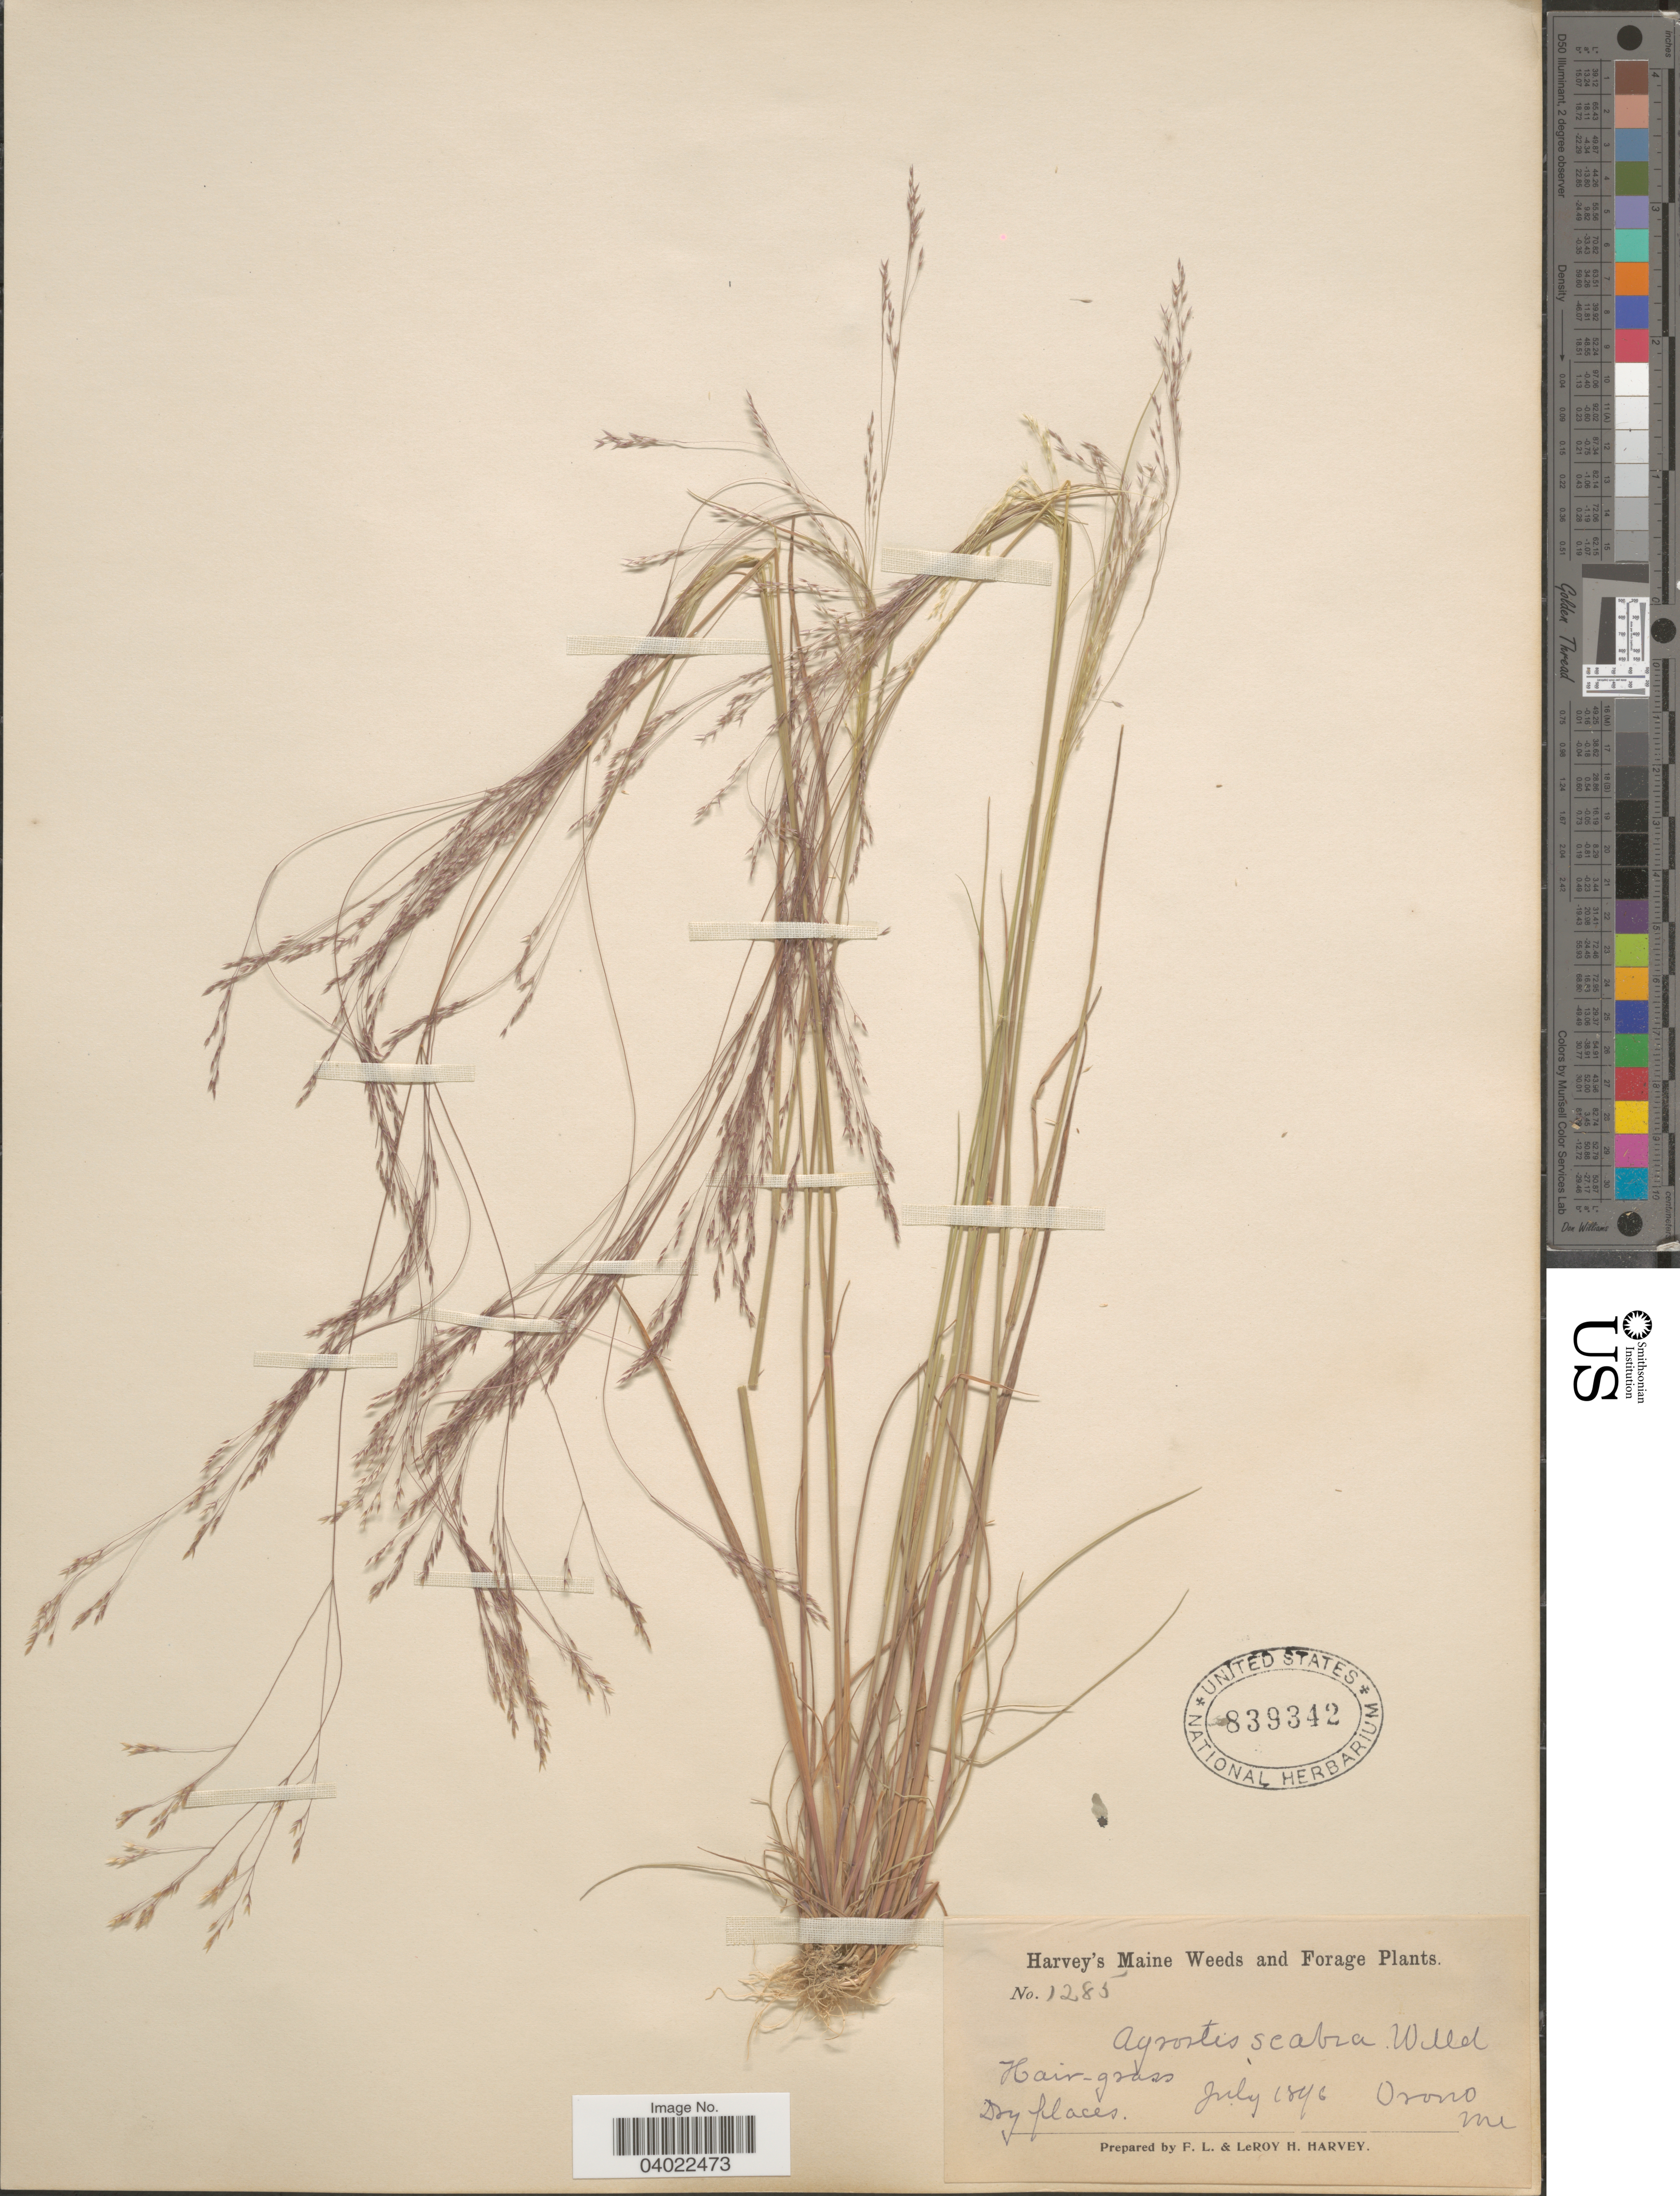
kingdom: Plantae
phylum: Tracheophyta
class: Liliopsida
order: Poales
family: Poaceae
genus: Agrostis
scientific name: Agrostis scabra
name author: Willd.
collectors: F. L. Harvey & L. H. Harvey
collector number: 1285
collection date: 1896-07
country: United States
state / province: Maine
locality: Orono.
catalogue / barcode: US 839342